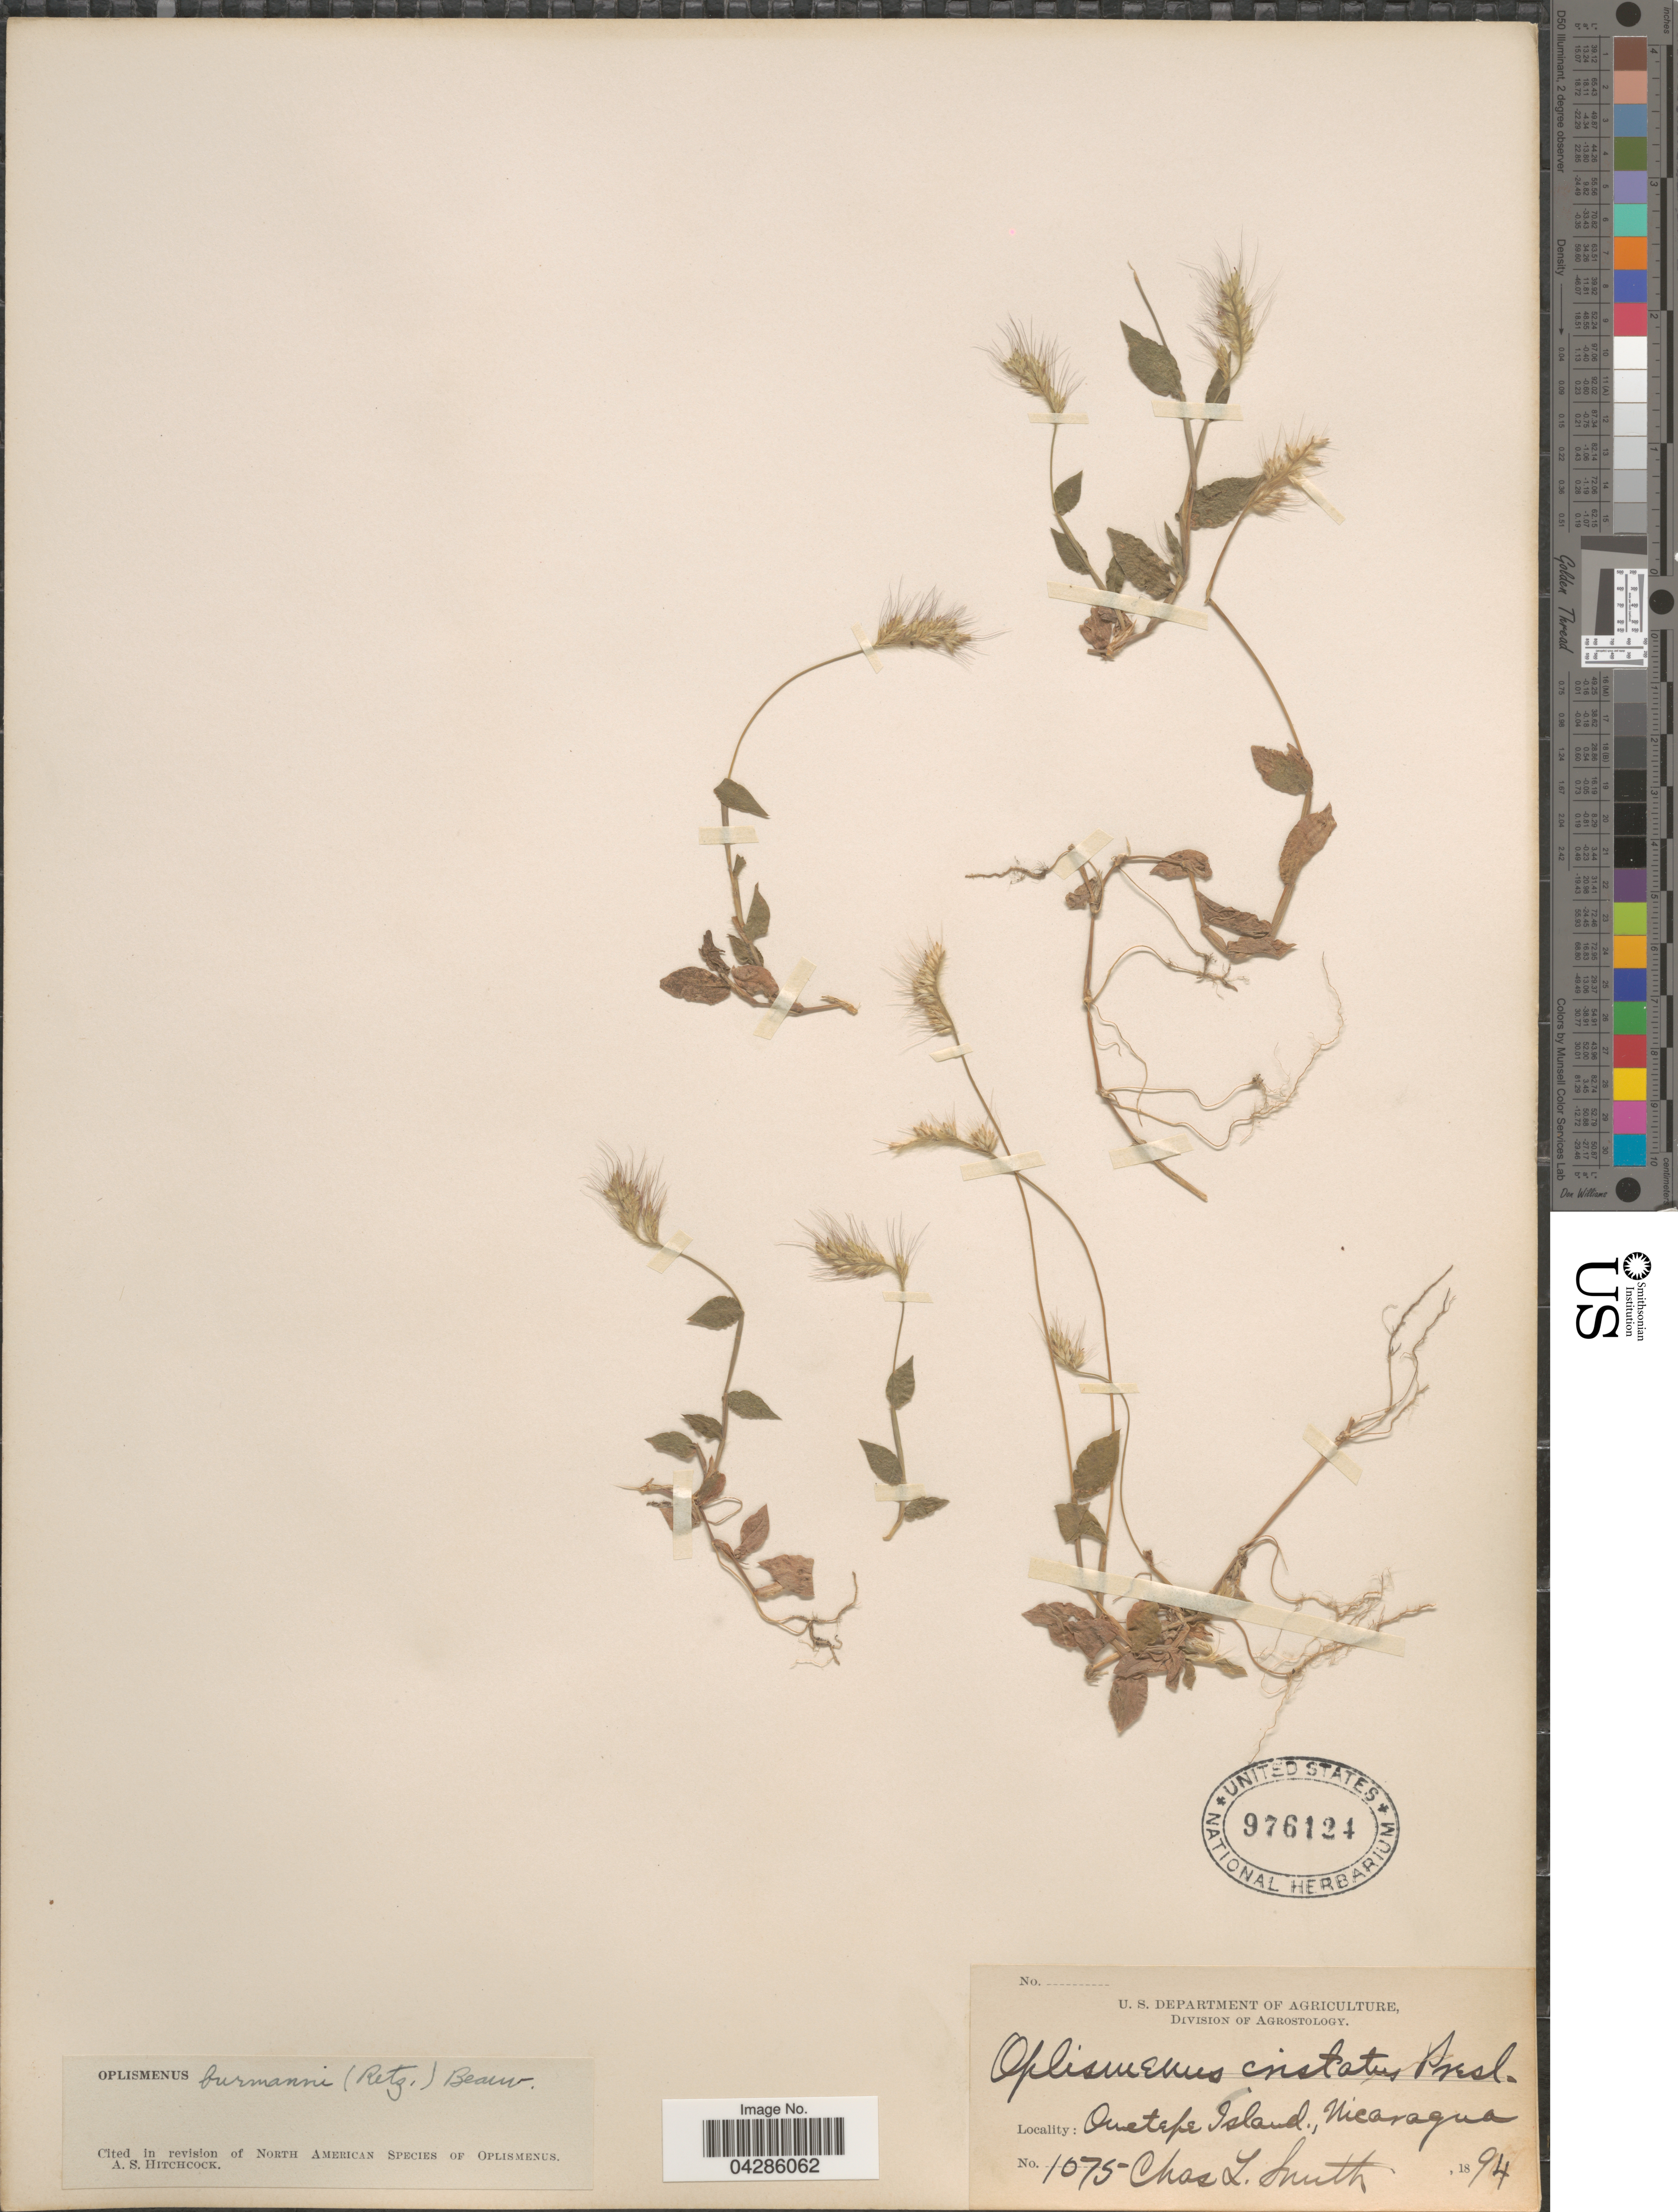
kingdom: Plantae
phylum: Tracheophyta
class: Liliopsida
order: Poales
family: Poaceae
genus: Oplismenus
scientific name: Oplismenus burmannii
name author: (Retz.) P. Beauv.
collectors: C. L. Smith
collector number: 1075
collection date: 1894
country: Nicaragua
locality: Omatepe Island.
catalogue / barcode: US 976124